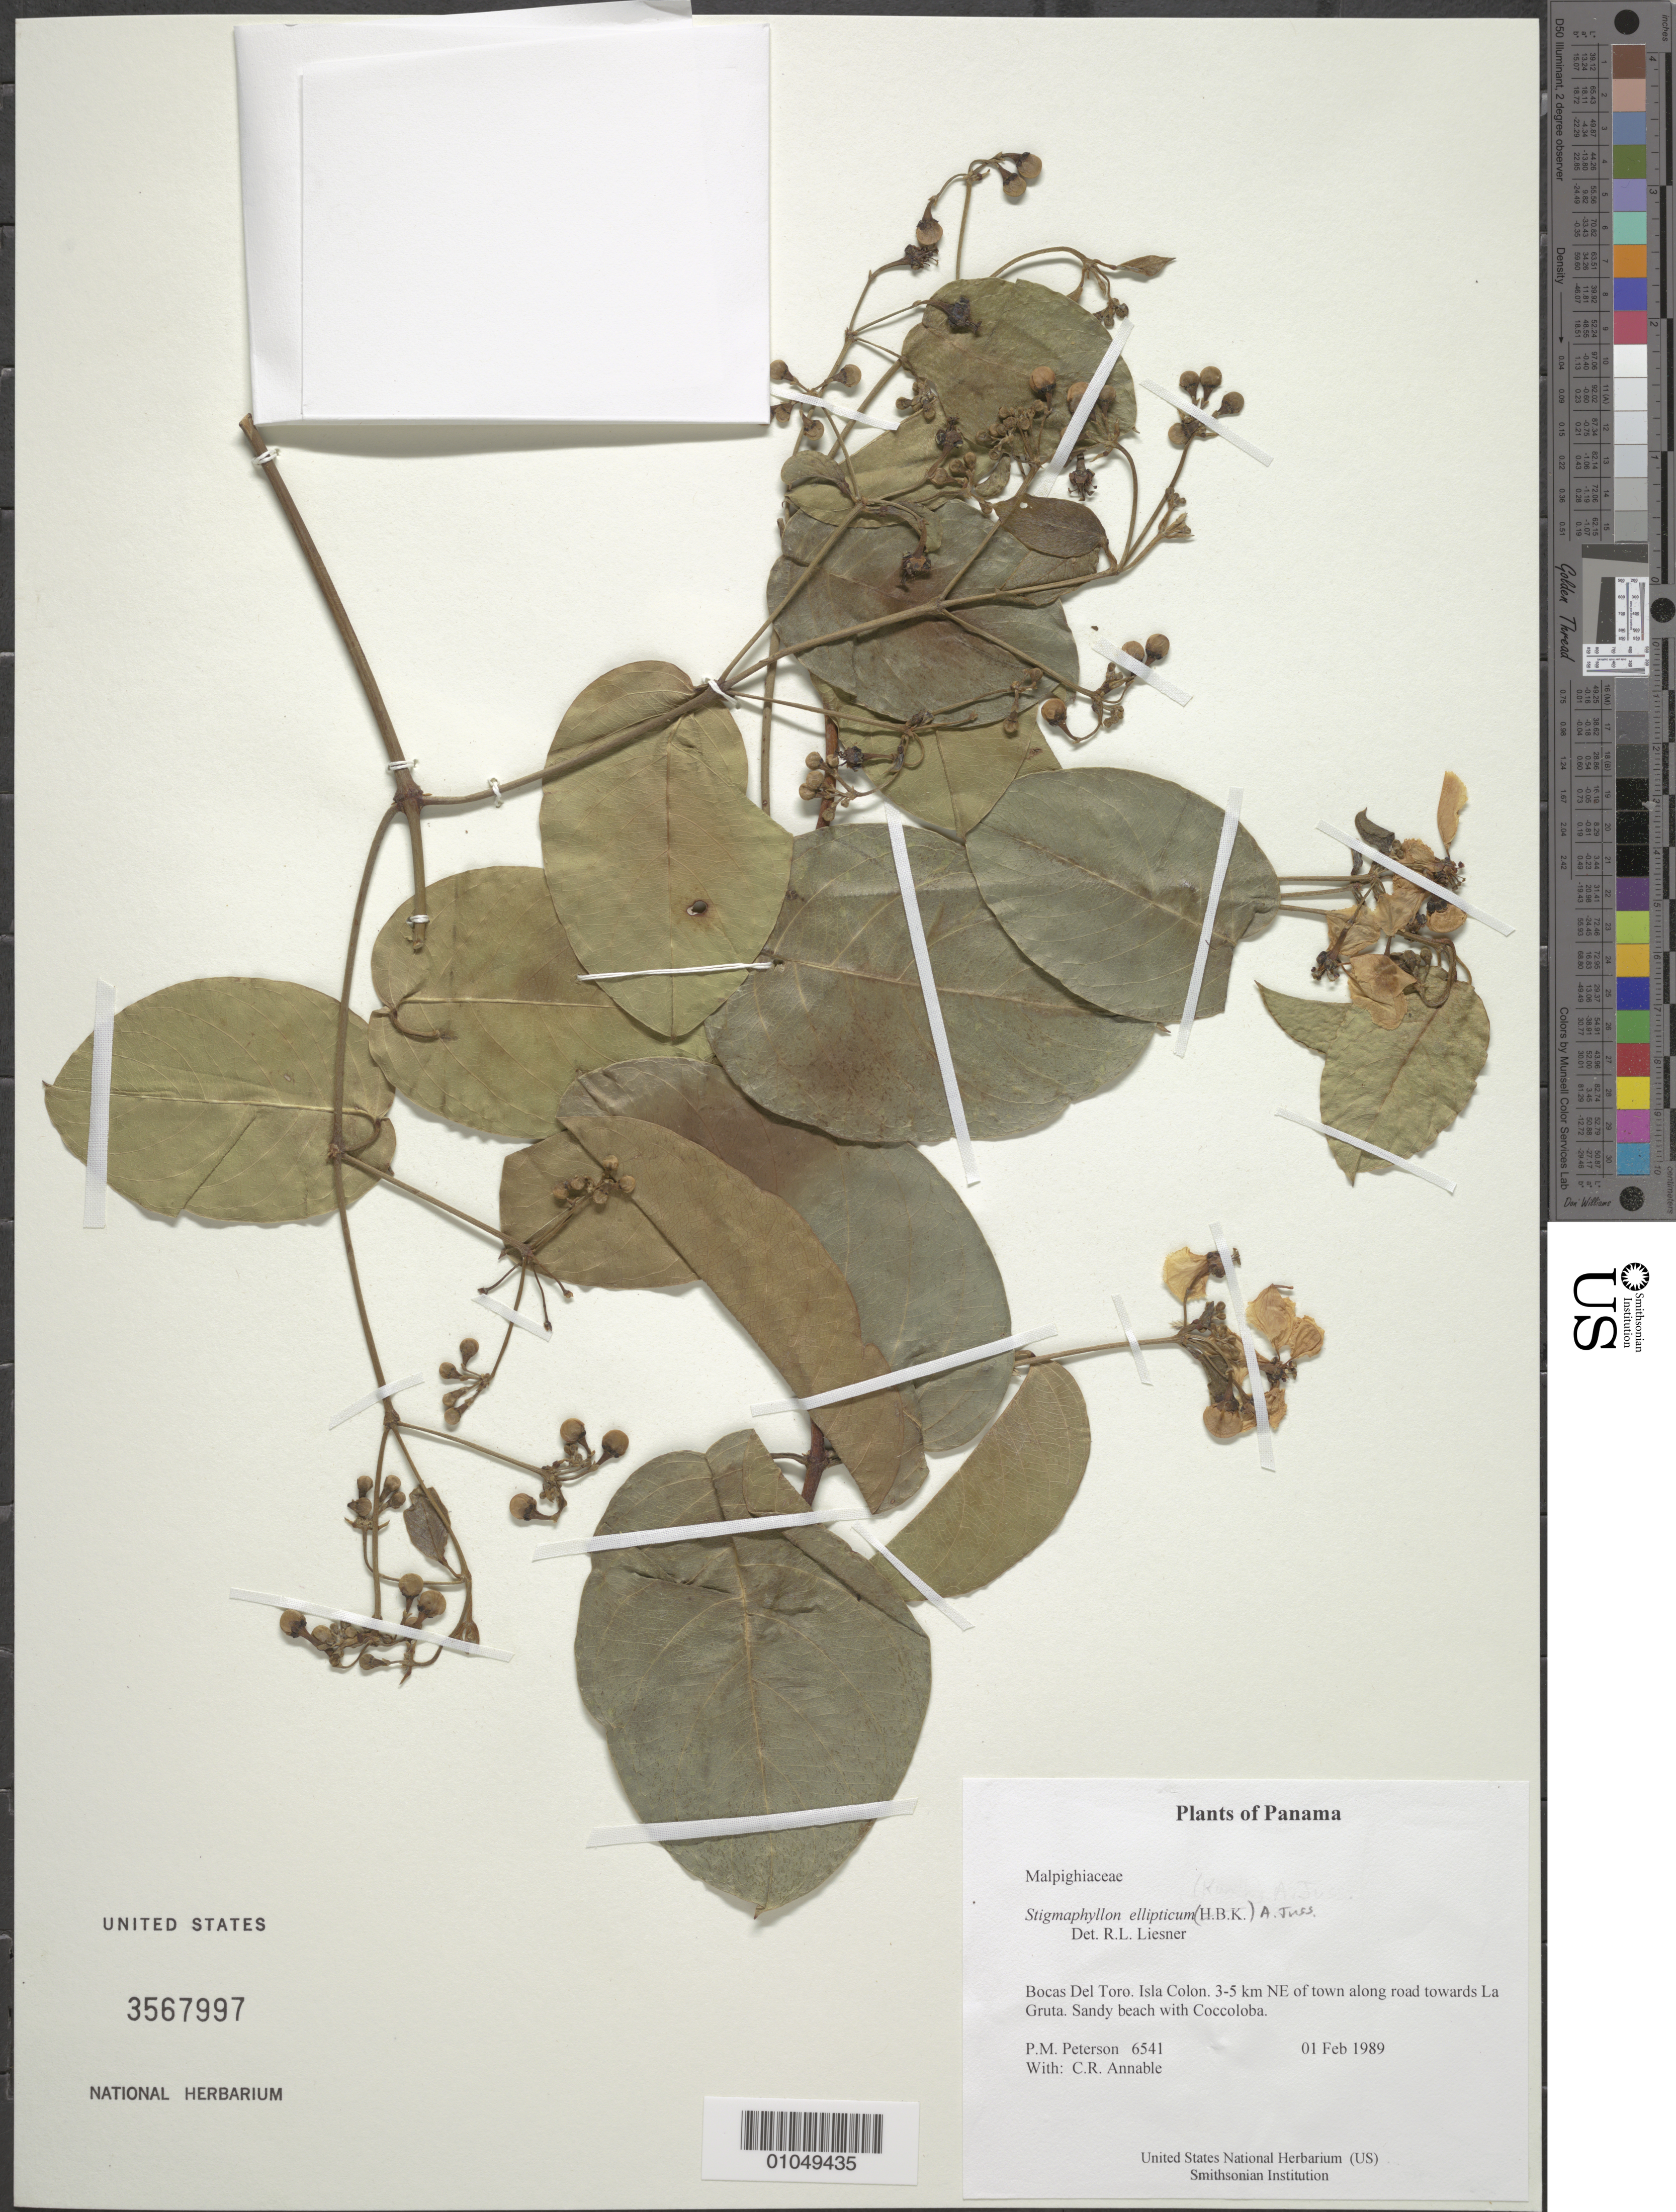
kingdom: Plantae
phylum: Tracheophyta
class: Magnoliopsida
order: Malpighiales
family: Malpighiaceae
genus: Stigmaphyllon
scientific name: Stigmaphyllon ellipticum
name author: (Kunth) A. Juss.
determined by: Liesner, R. L.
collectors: P. M. Peterson & C. R. Annable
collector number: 06541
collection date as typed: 01 Feb 1989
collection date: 1989-02-01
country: Panama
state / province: Bocas del Toro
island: Colón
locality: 3-5 km NE of town along road towards La Gruta.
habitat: Sandy beach with Coccoloba.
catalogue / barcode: US 3567997